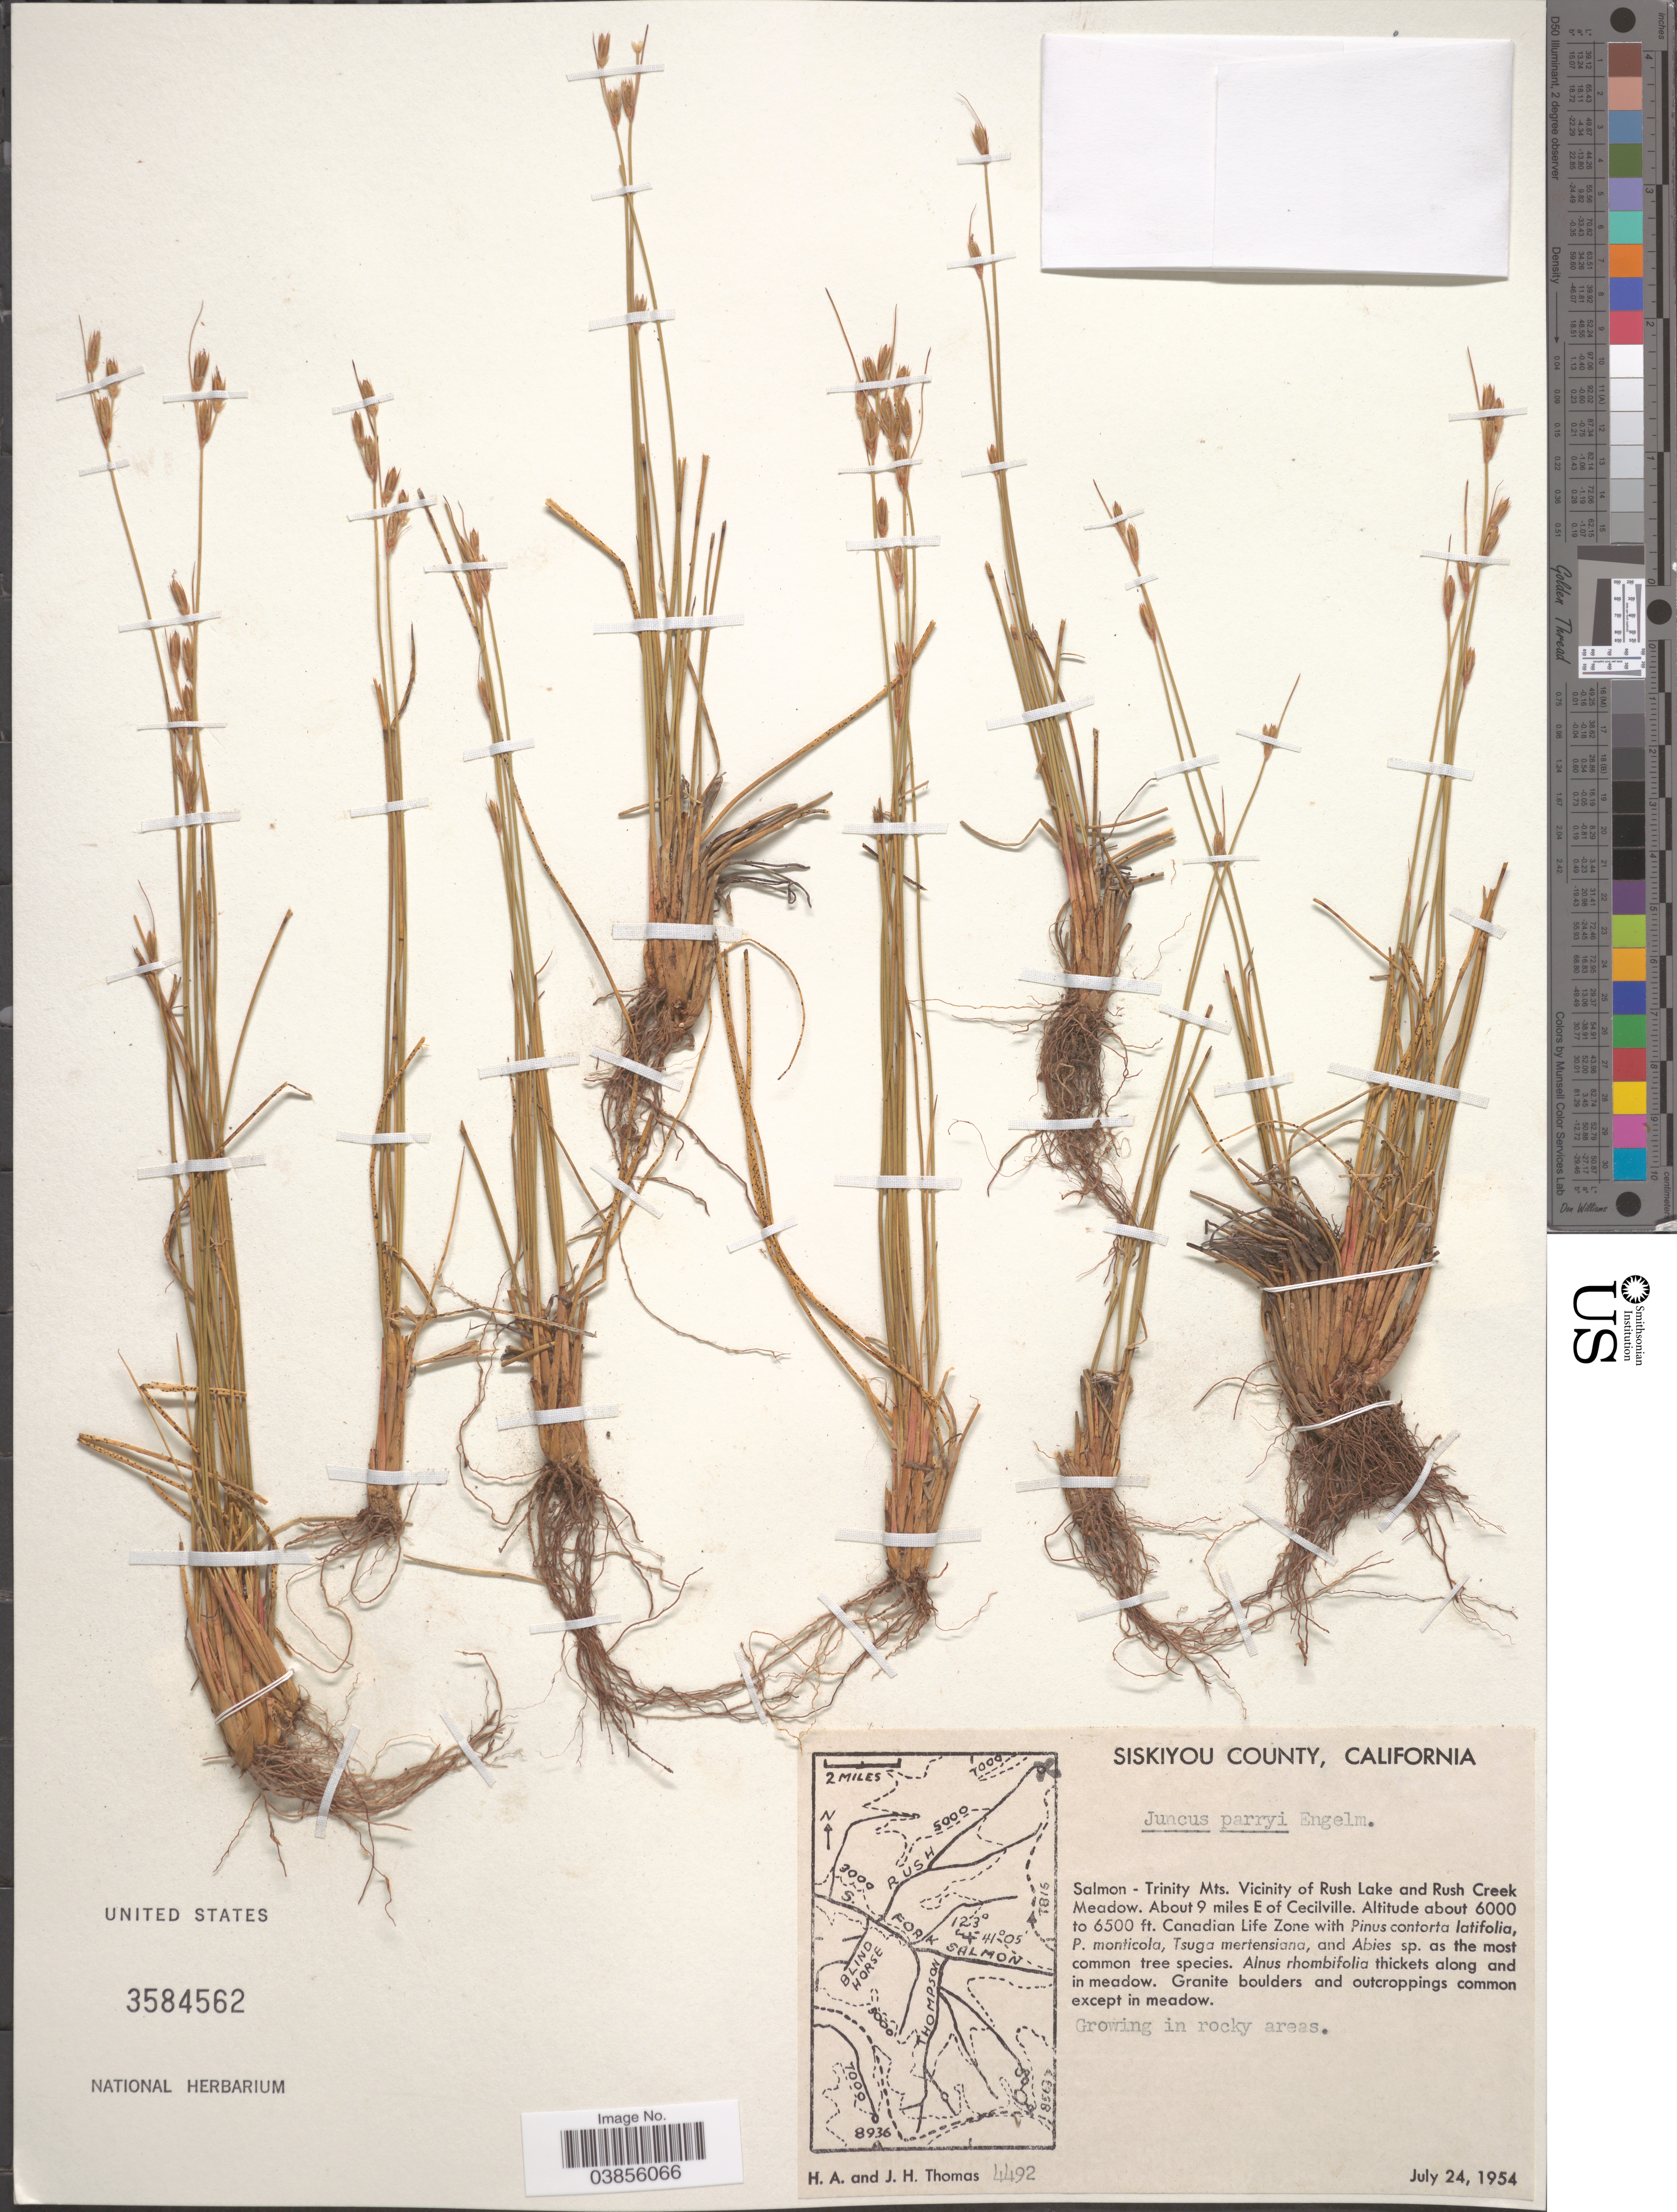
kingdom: Plantae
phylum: Tracheophyta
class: Liliopsida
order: Poales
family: Juncaceae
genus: Juncus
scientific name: Juncus parryi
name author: Engelm.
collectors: H. Thomas & J. H. Thomas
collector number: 4492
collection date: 1954-07-24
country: United States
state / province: California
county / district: Siskiyou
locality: Siskiyou County. Salmon- Trinity Mts. Vicinity of Rush Lake and Rush Creek Meadow. About 9 miles E of Cecilville. Canadian Life Zone.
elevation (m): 1829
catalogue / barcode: US 3584562